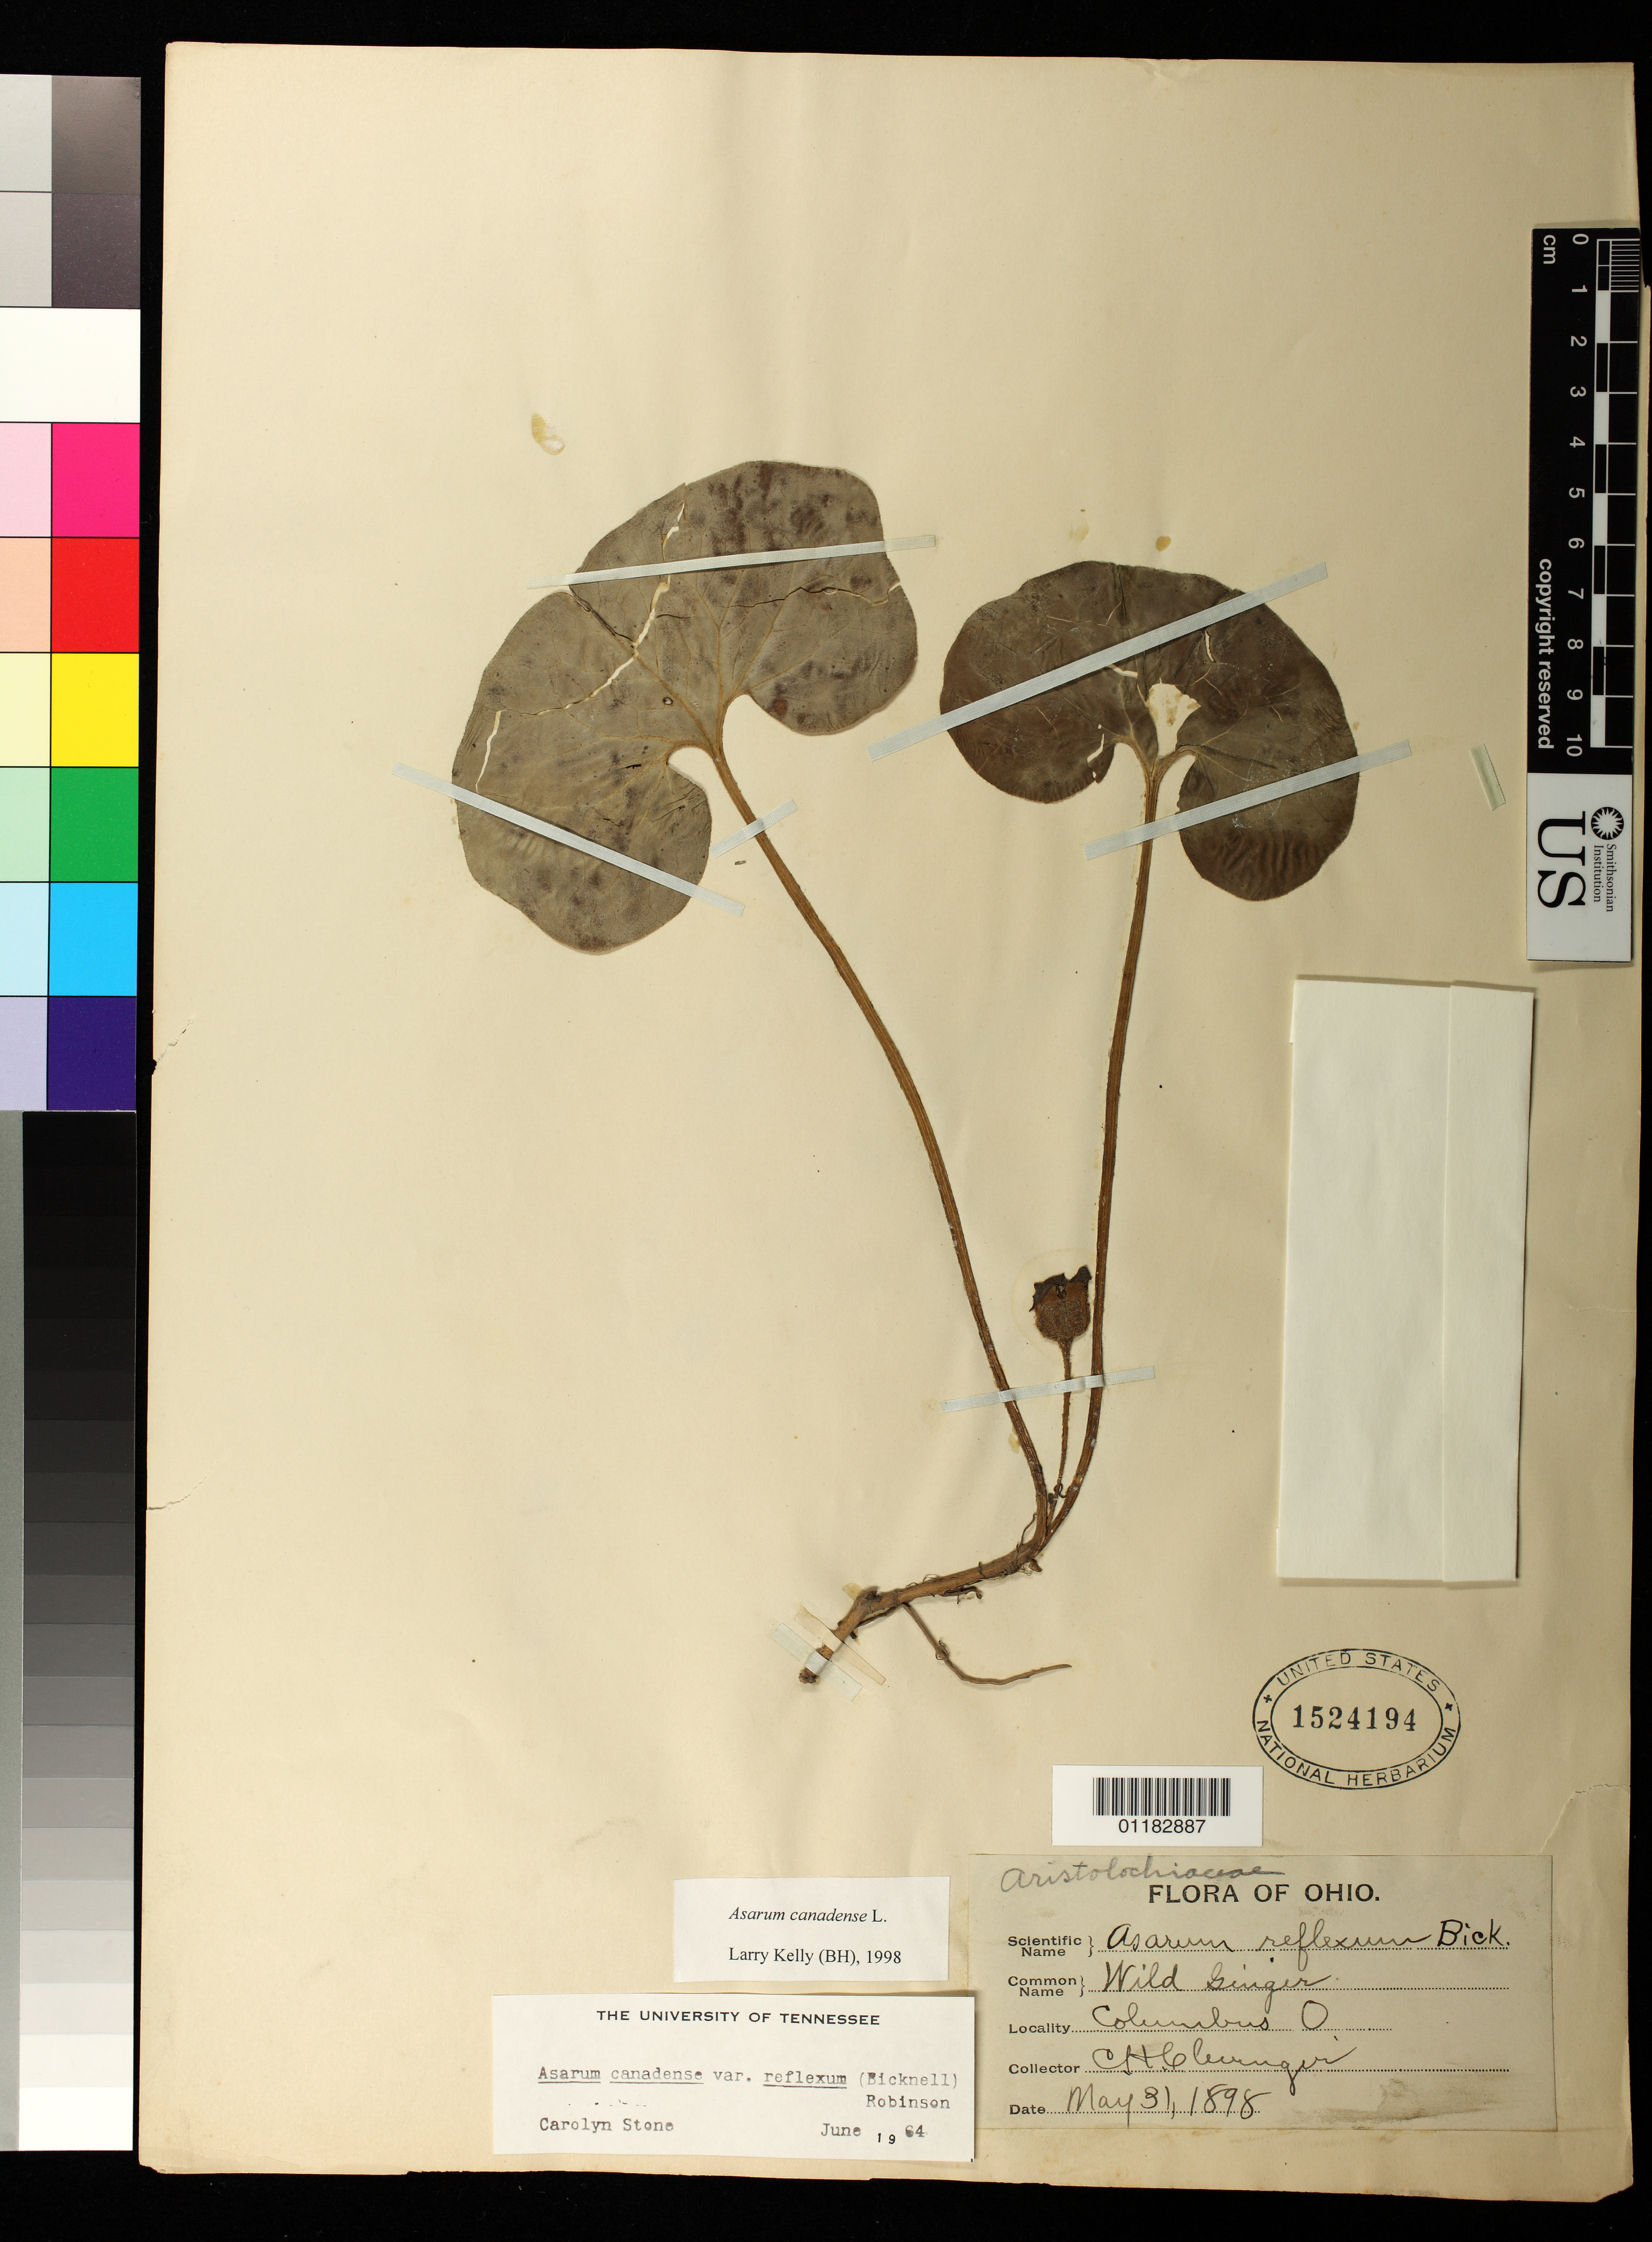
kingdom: Plantae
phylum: Tracheophyta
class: Magnoliopsida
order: Piperales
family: Aristolochiaceae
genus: Asarum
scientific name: Asarum canadense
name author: L.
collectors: C. Clevenger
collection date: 1898-05-31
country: United States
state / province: Ohio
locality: Columbus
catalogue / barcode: US 1524194